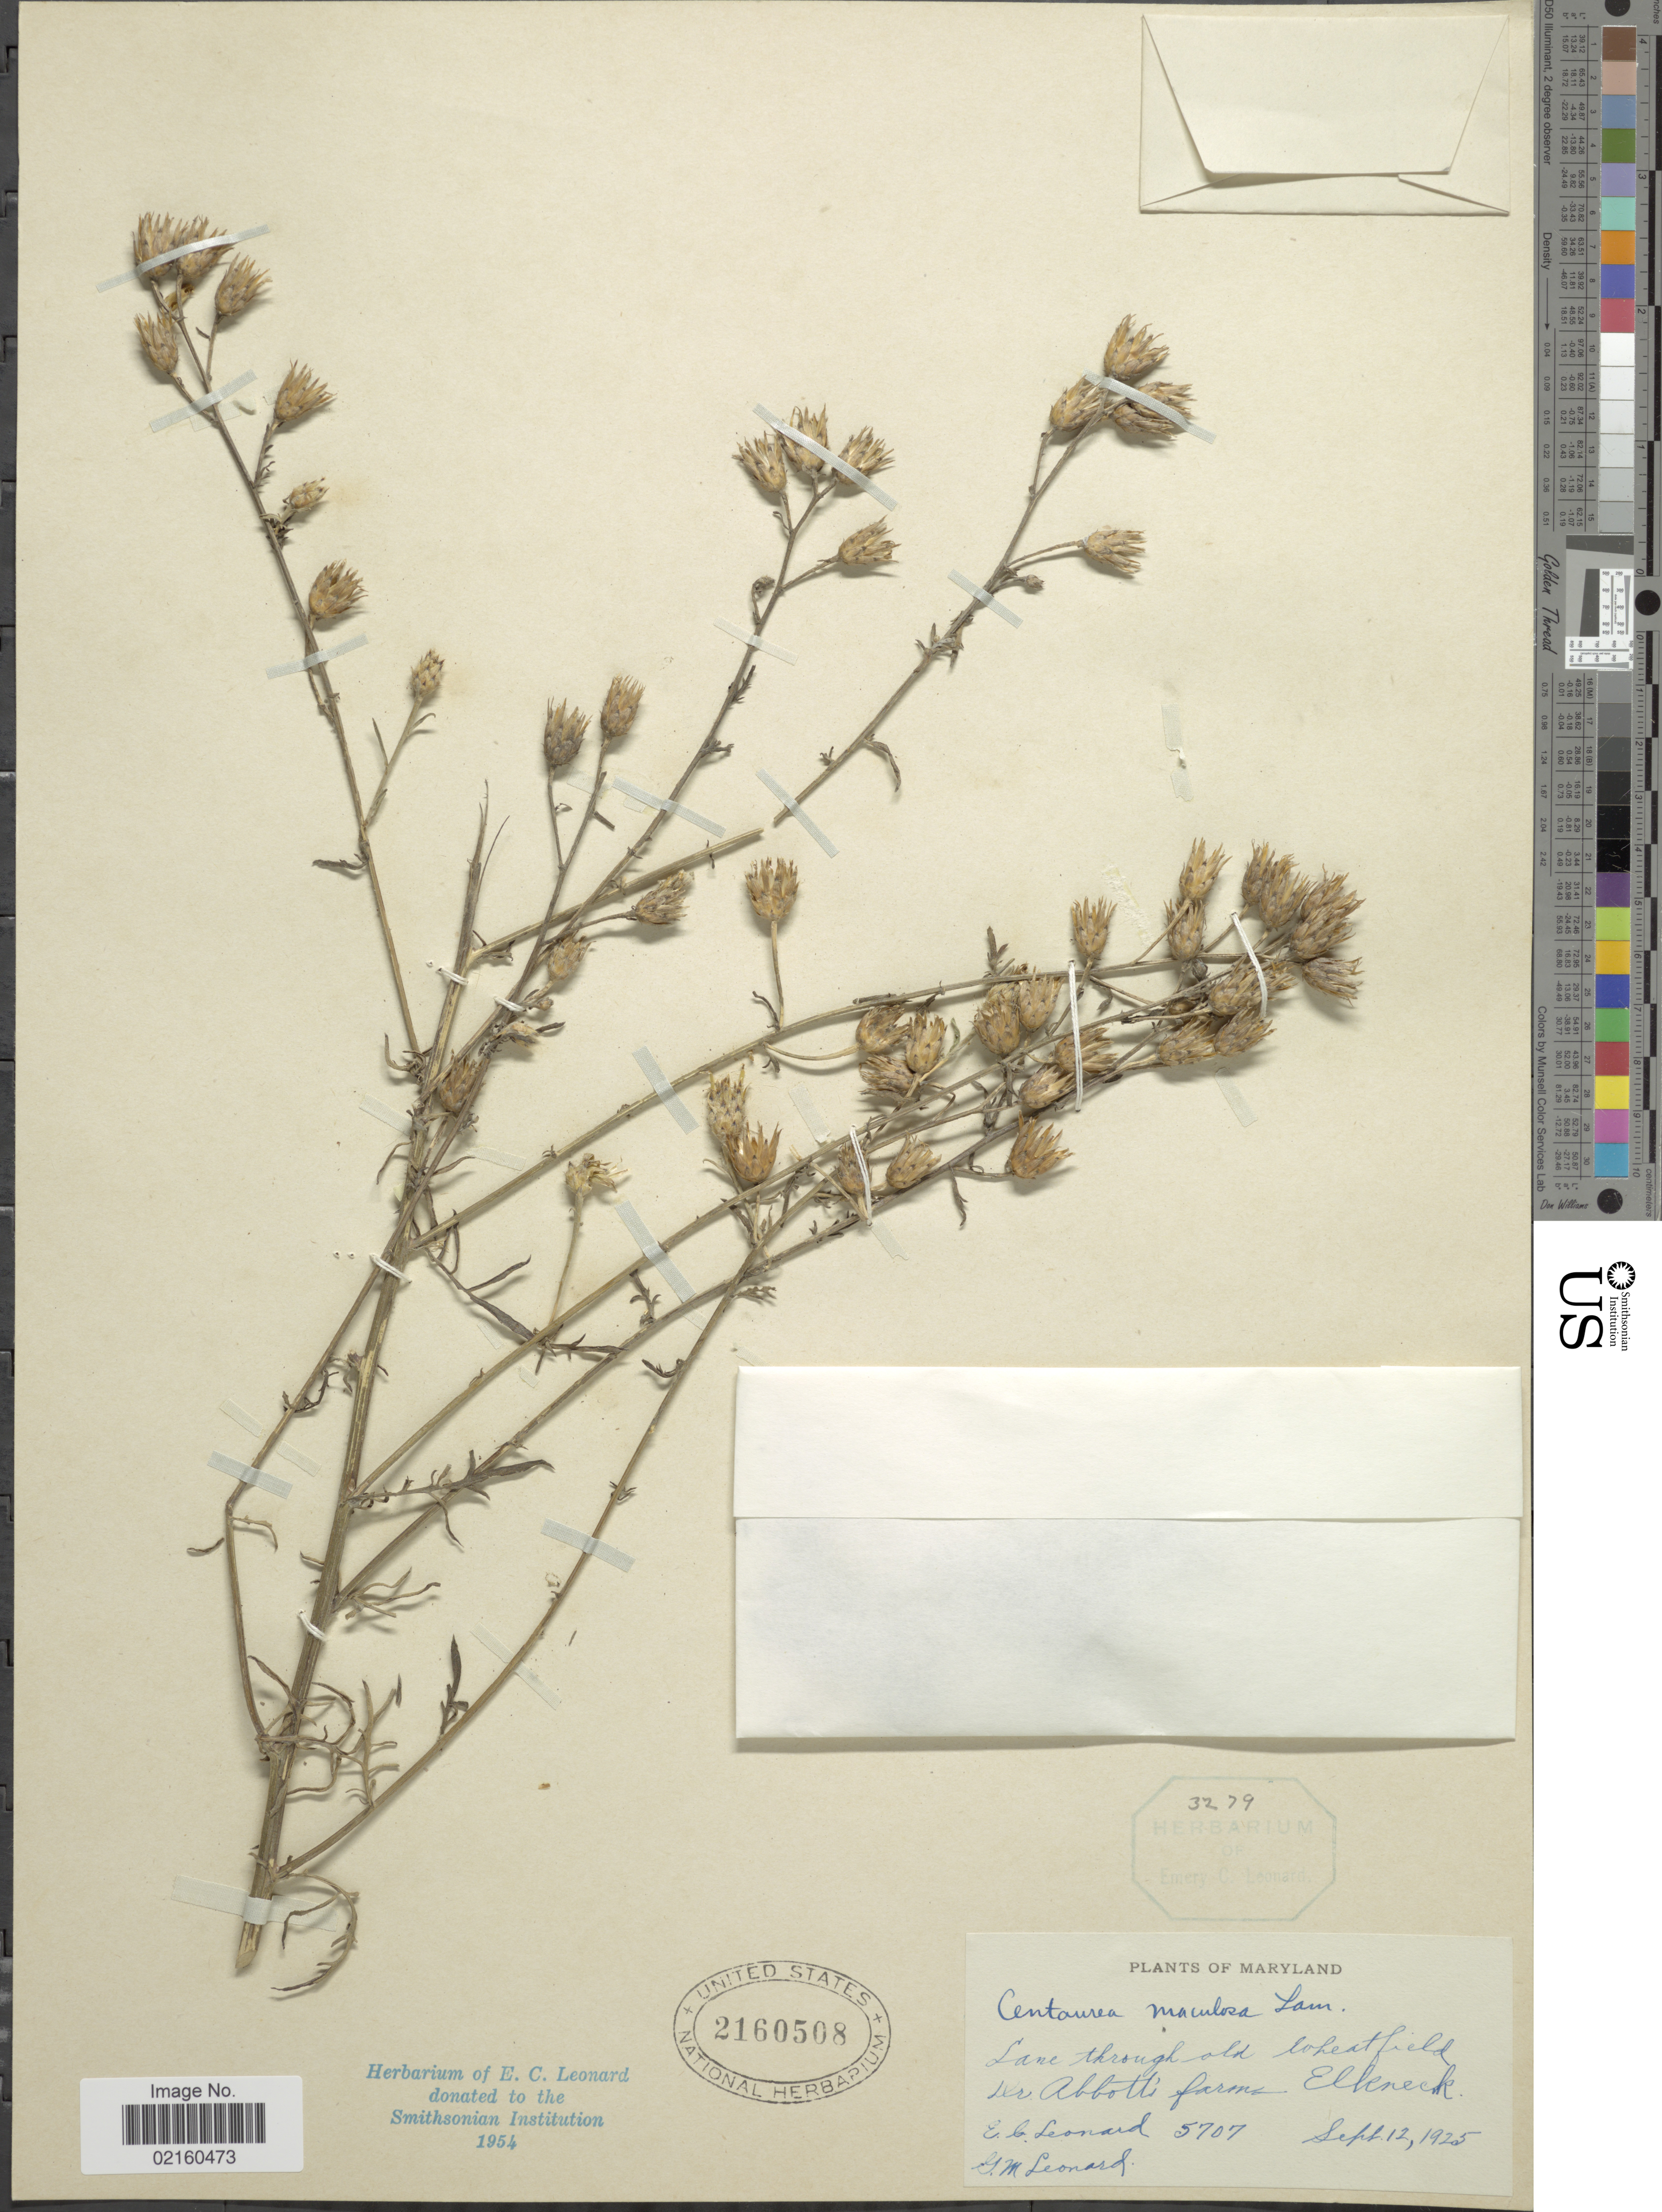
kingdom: Plantae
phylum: Tracheophyta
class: Magnoliopsida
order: Asterales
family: Asteraceae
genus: Centaurea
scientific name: Centaurea stoebe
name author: L.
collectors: G. M. Leonard & G. M. Leonard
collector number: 5707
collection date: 1925-09-12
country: United States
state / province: Maryland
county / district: Prince George's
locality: Dr Abbott's Farm, Elkneck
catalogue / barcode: US 2160508